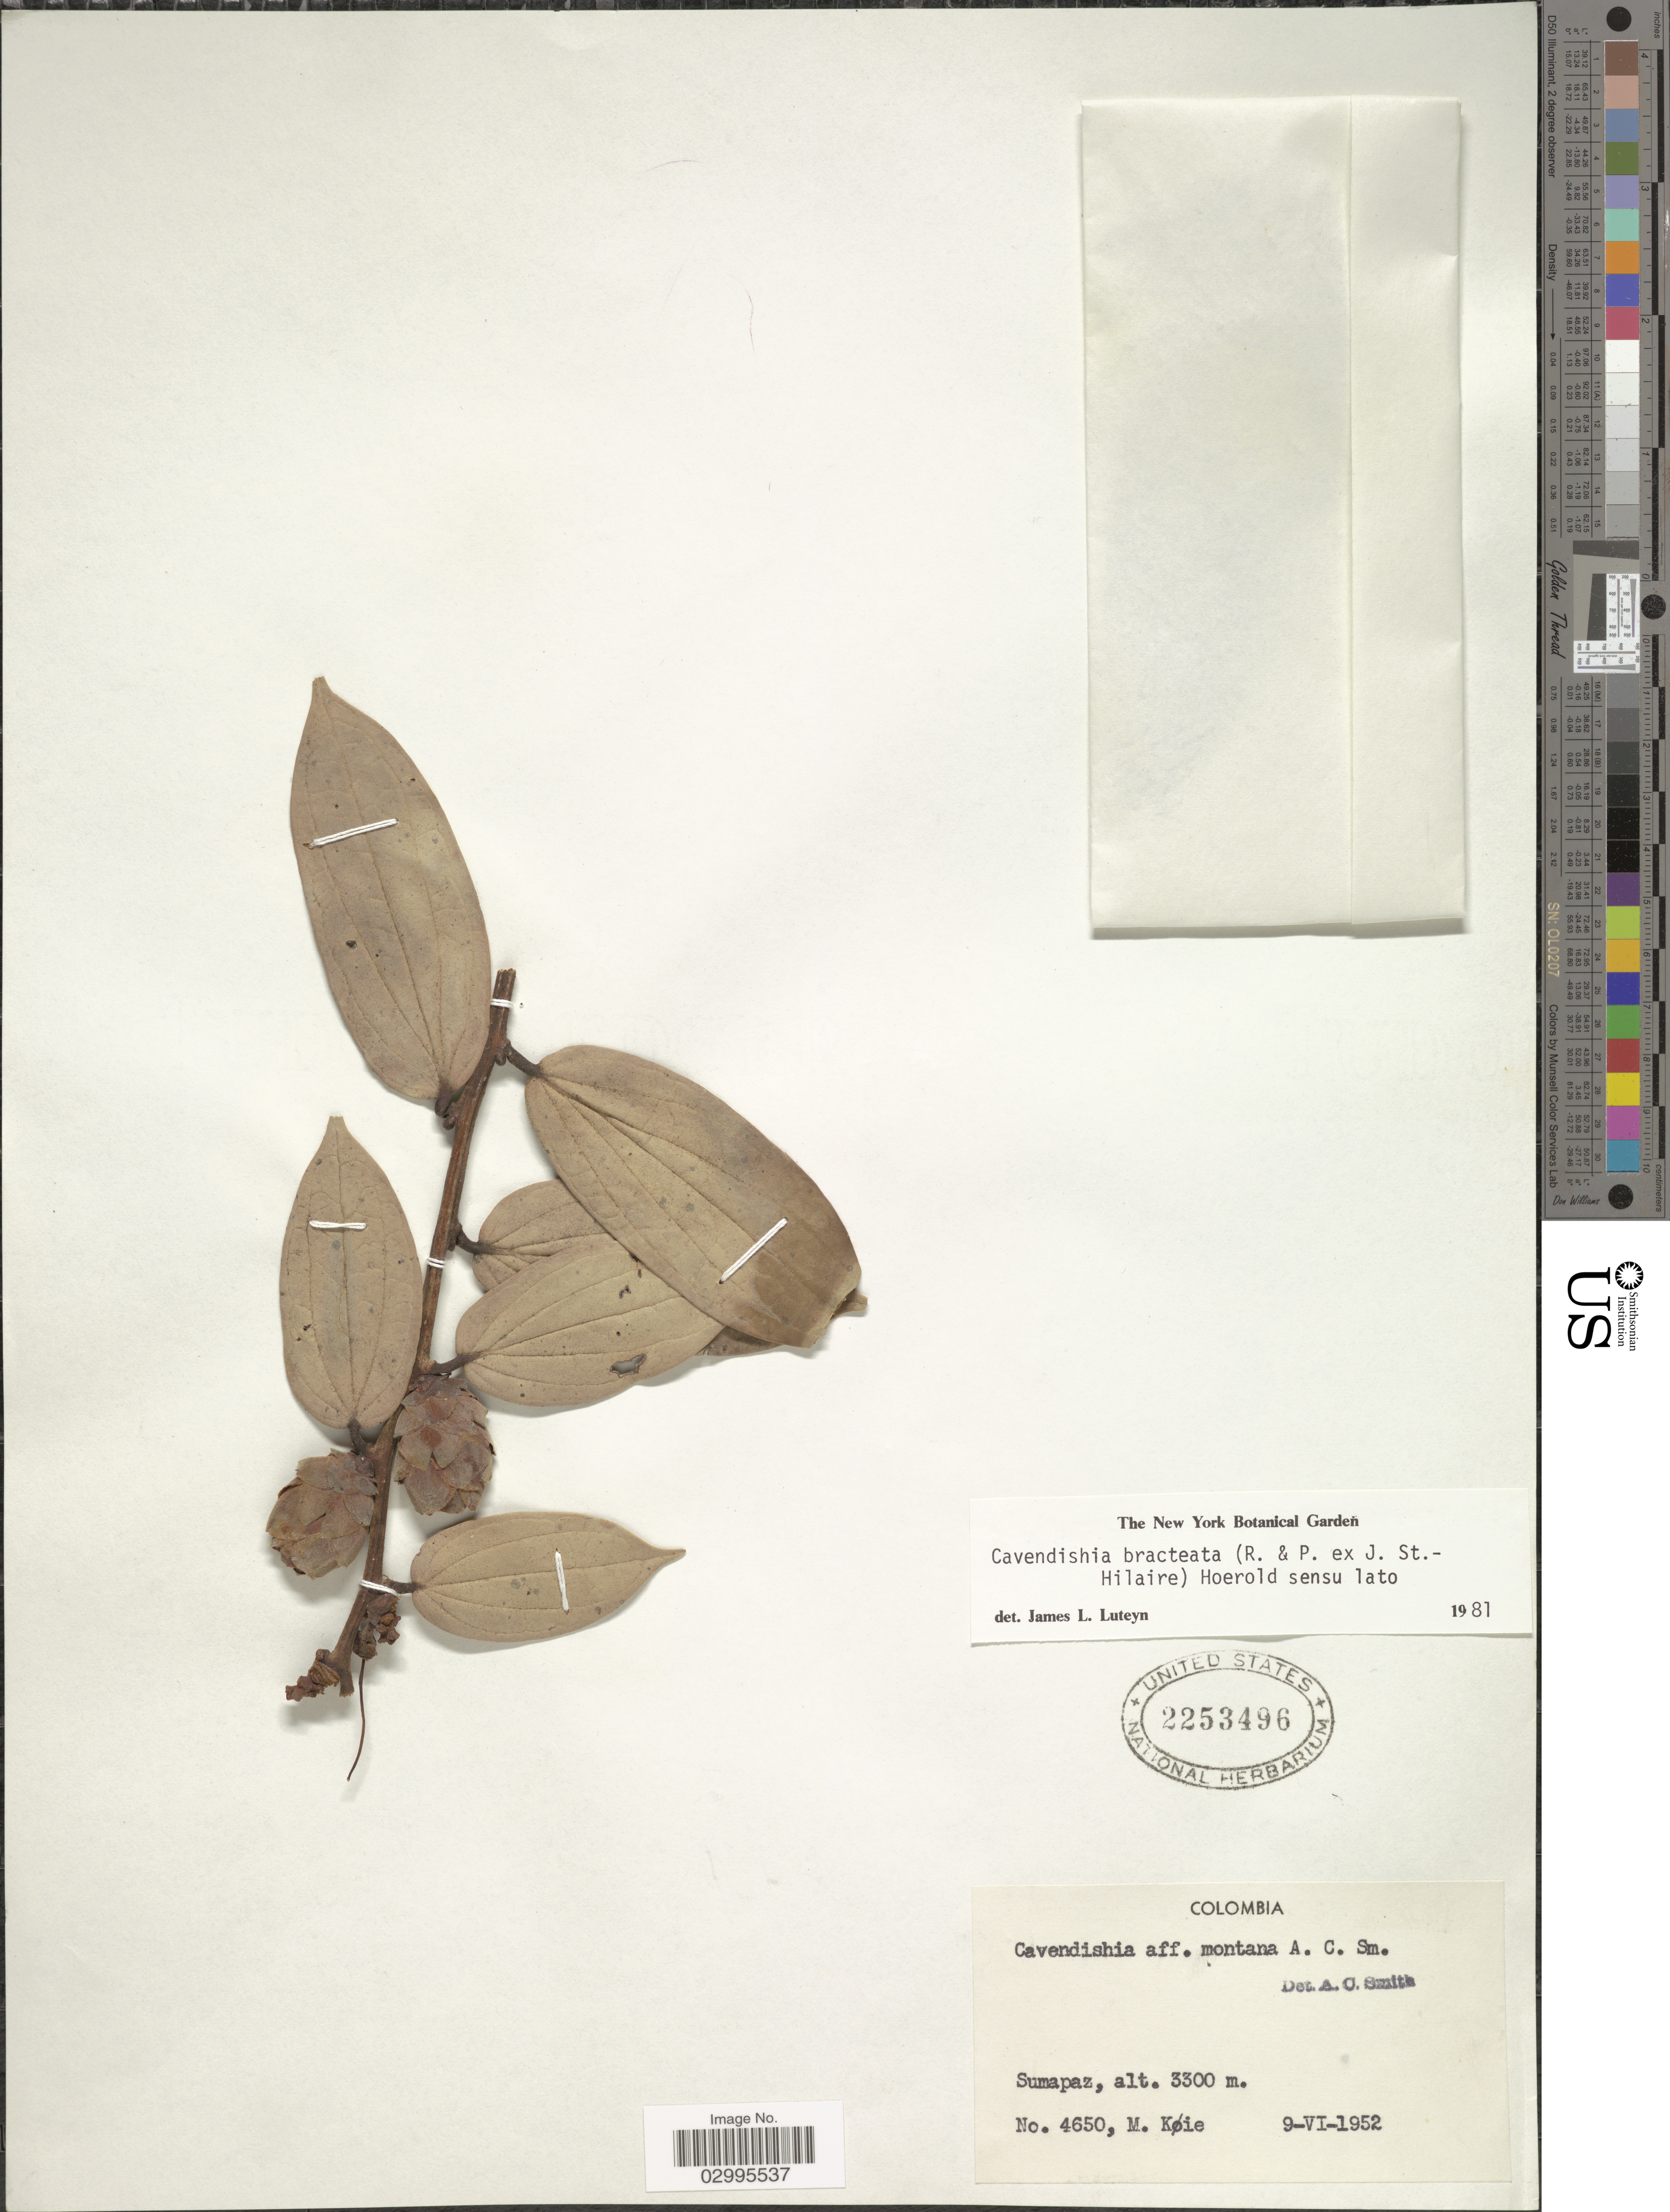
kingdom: Plantae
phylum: Tracheophyta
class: Magnoliopsida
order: Ericales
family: Ericaceae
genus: Cavendishia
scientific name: Cavendishia bracteata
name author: (Ruiz & Pav. ex J. St.-Hil.) Hoerold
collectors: M. Köie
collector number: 4650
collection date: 1952-06-09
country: Colombia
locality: Sumapaz.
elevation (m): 3300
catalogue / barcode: US 2253496